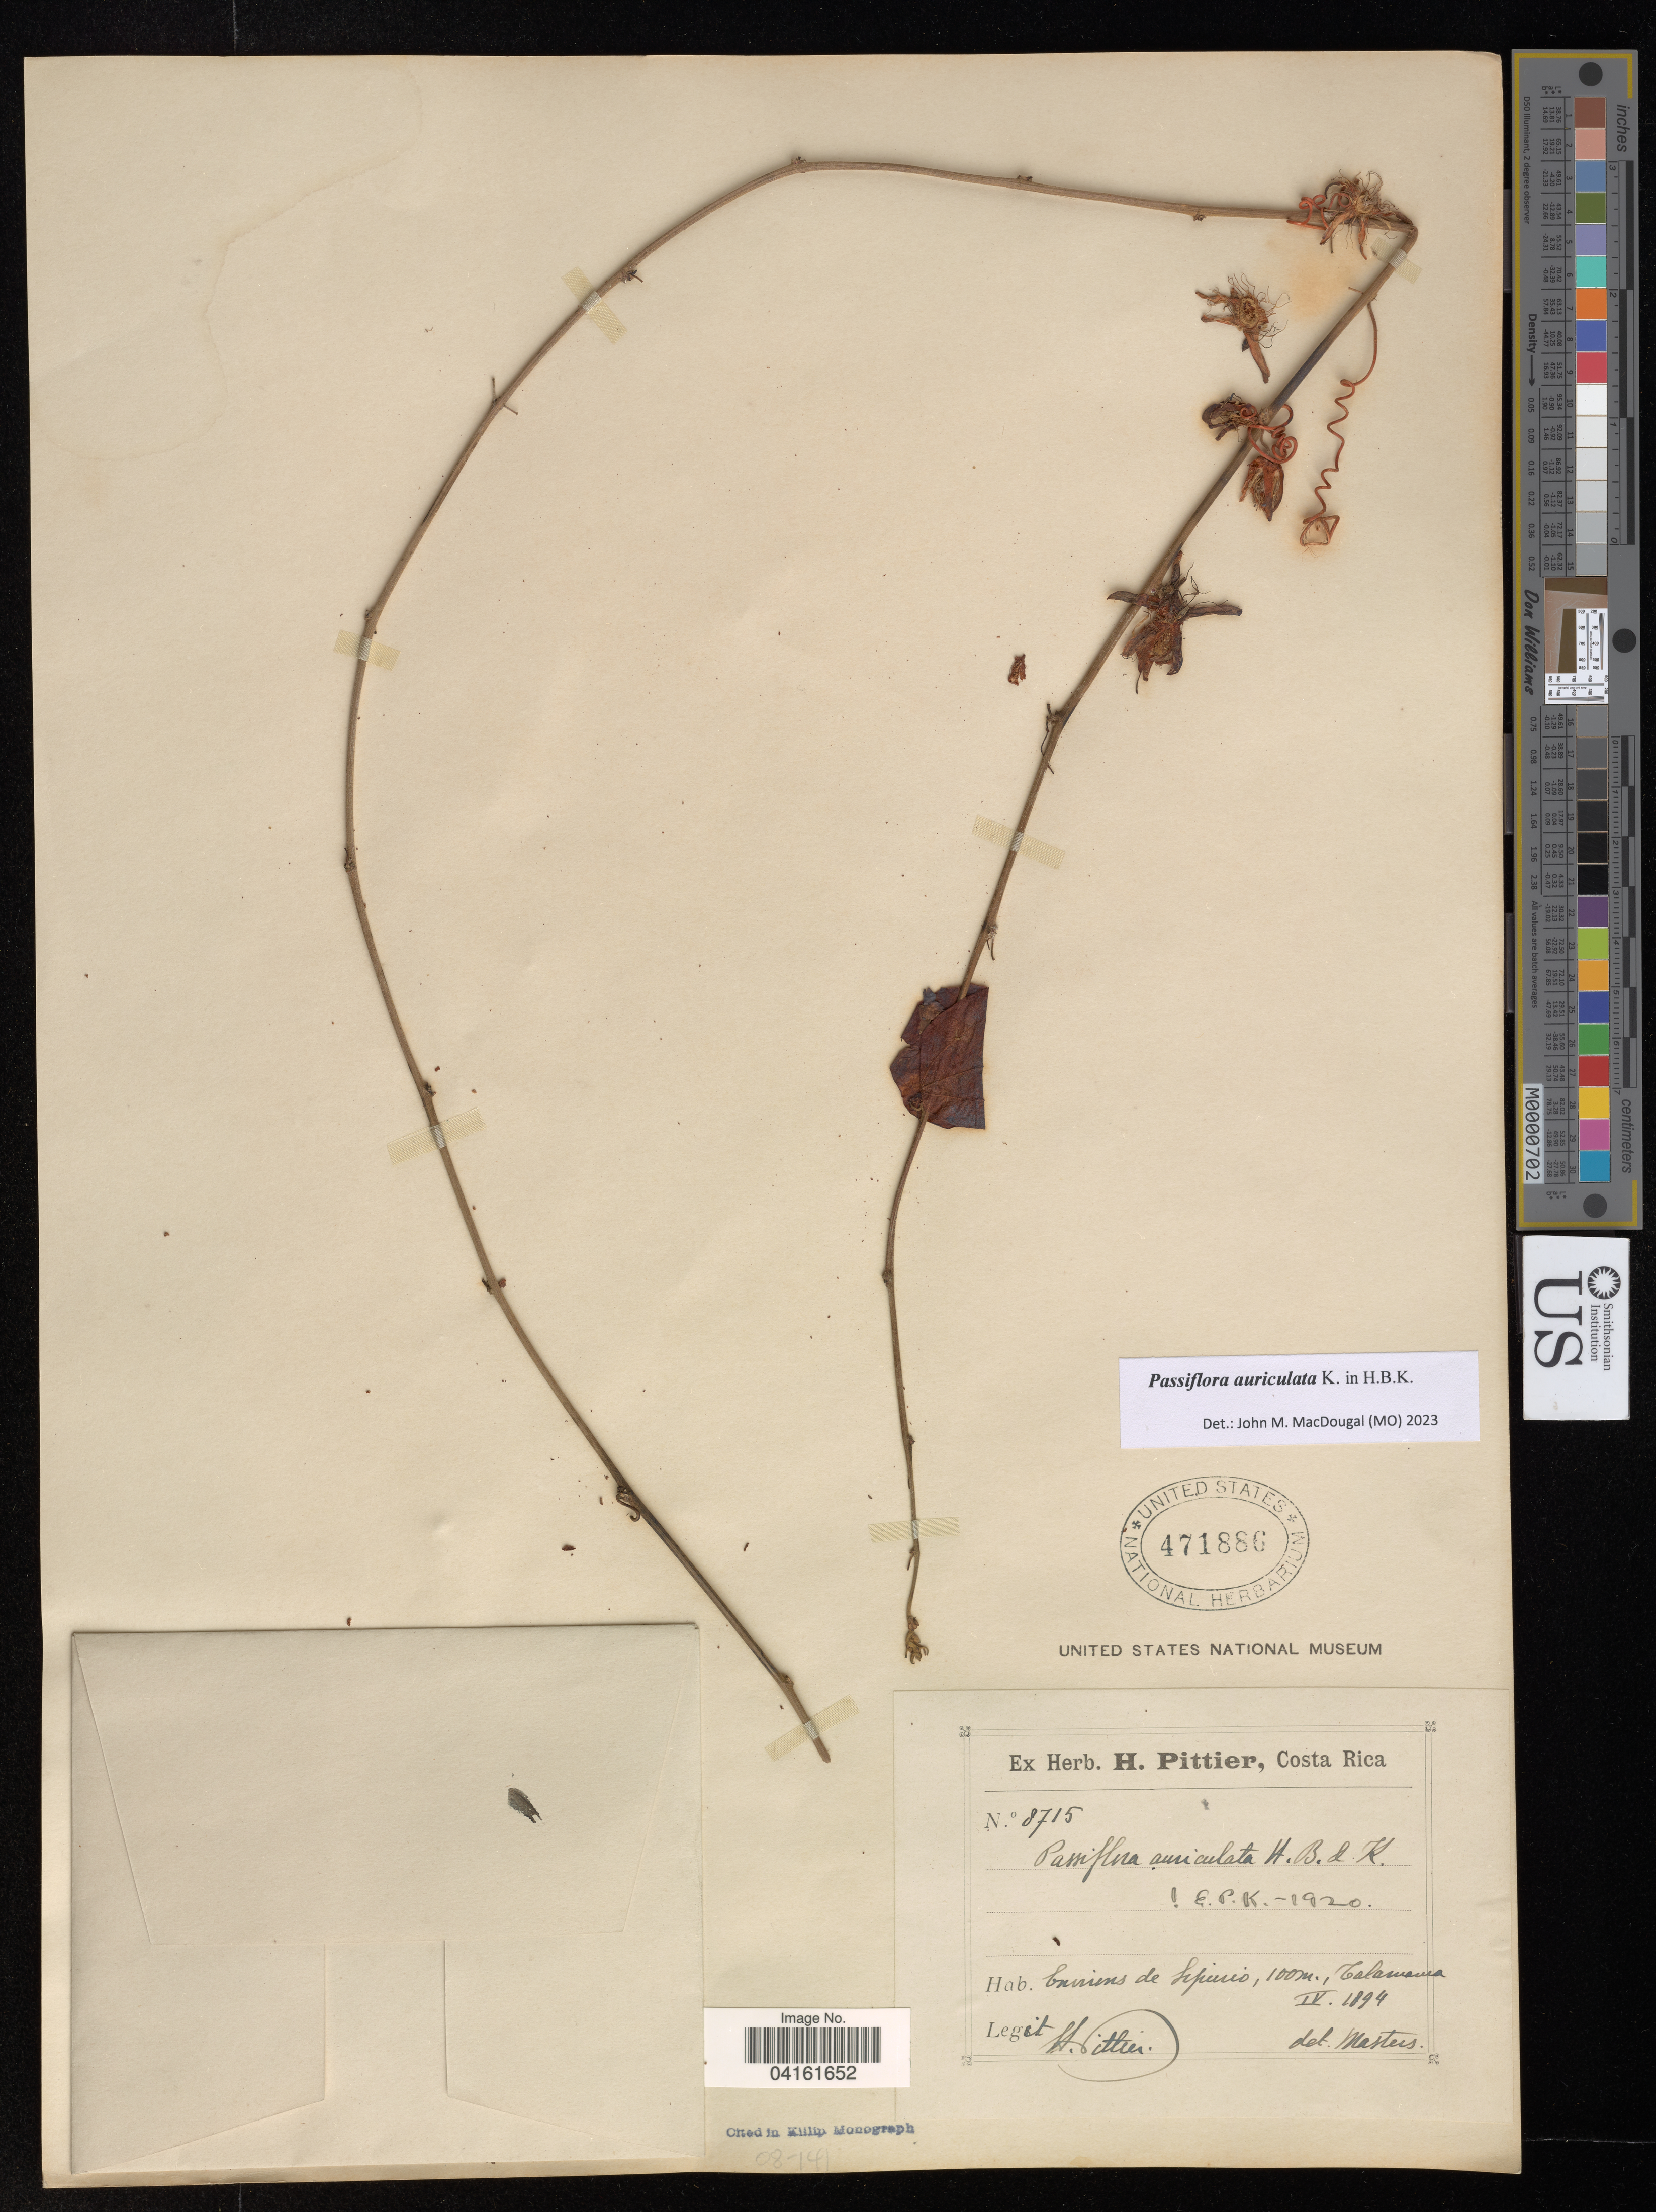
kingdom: Plantae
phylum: Tracheophyta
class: Magnoliopsida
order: Malpighiales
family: Passifloraceae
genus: Passiflora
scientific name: Passiflora auriculata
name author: Kunth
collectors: H. F. Pittier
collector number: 8715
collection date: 1894-04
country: Costa Rica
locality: Talamanca.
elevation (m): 100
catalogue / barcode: US 471886